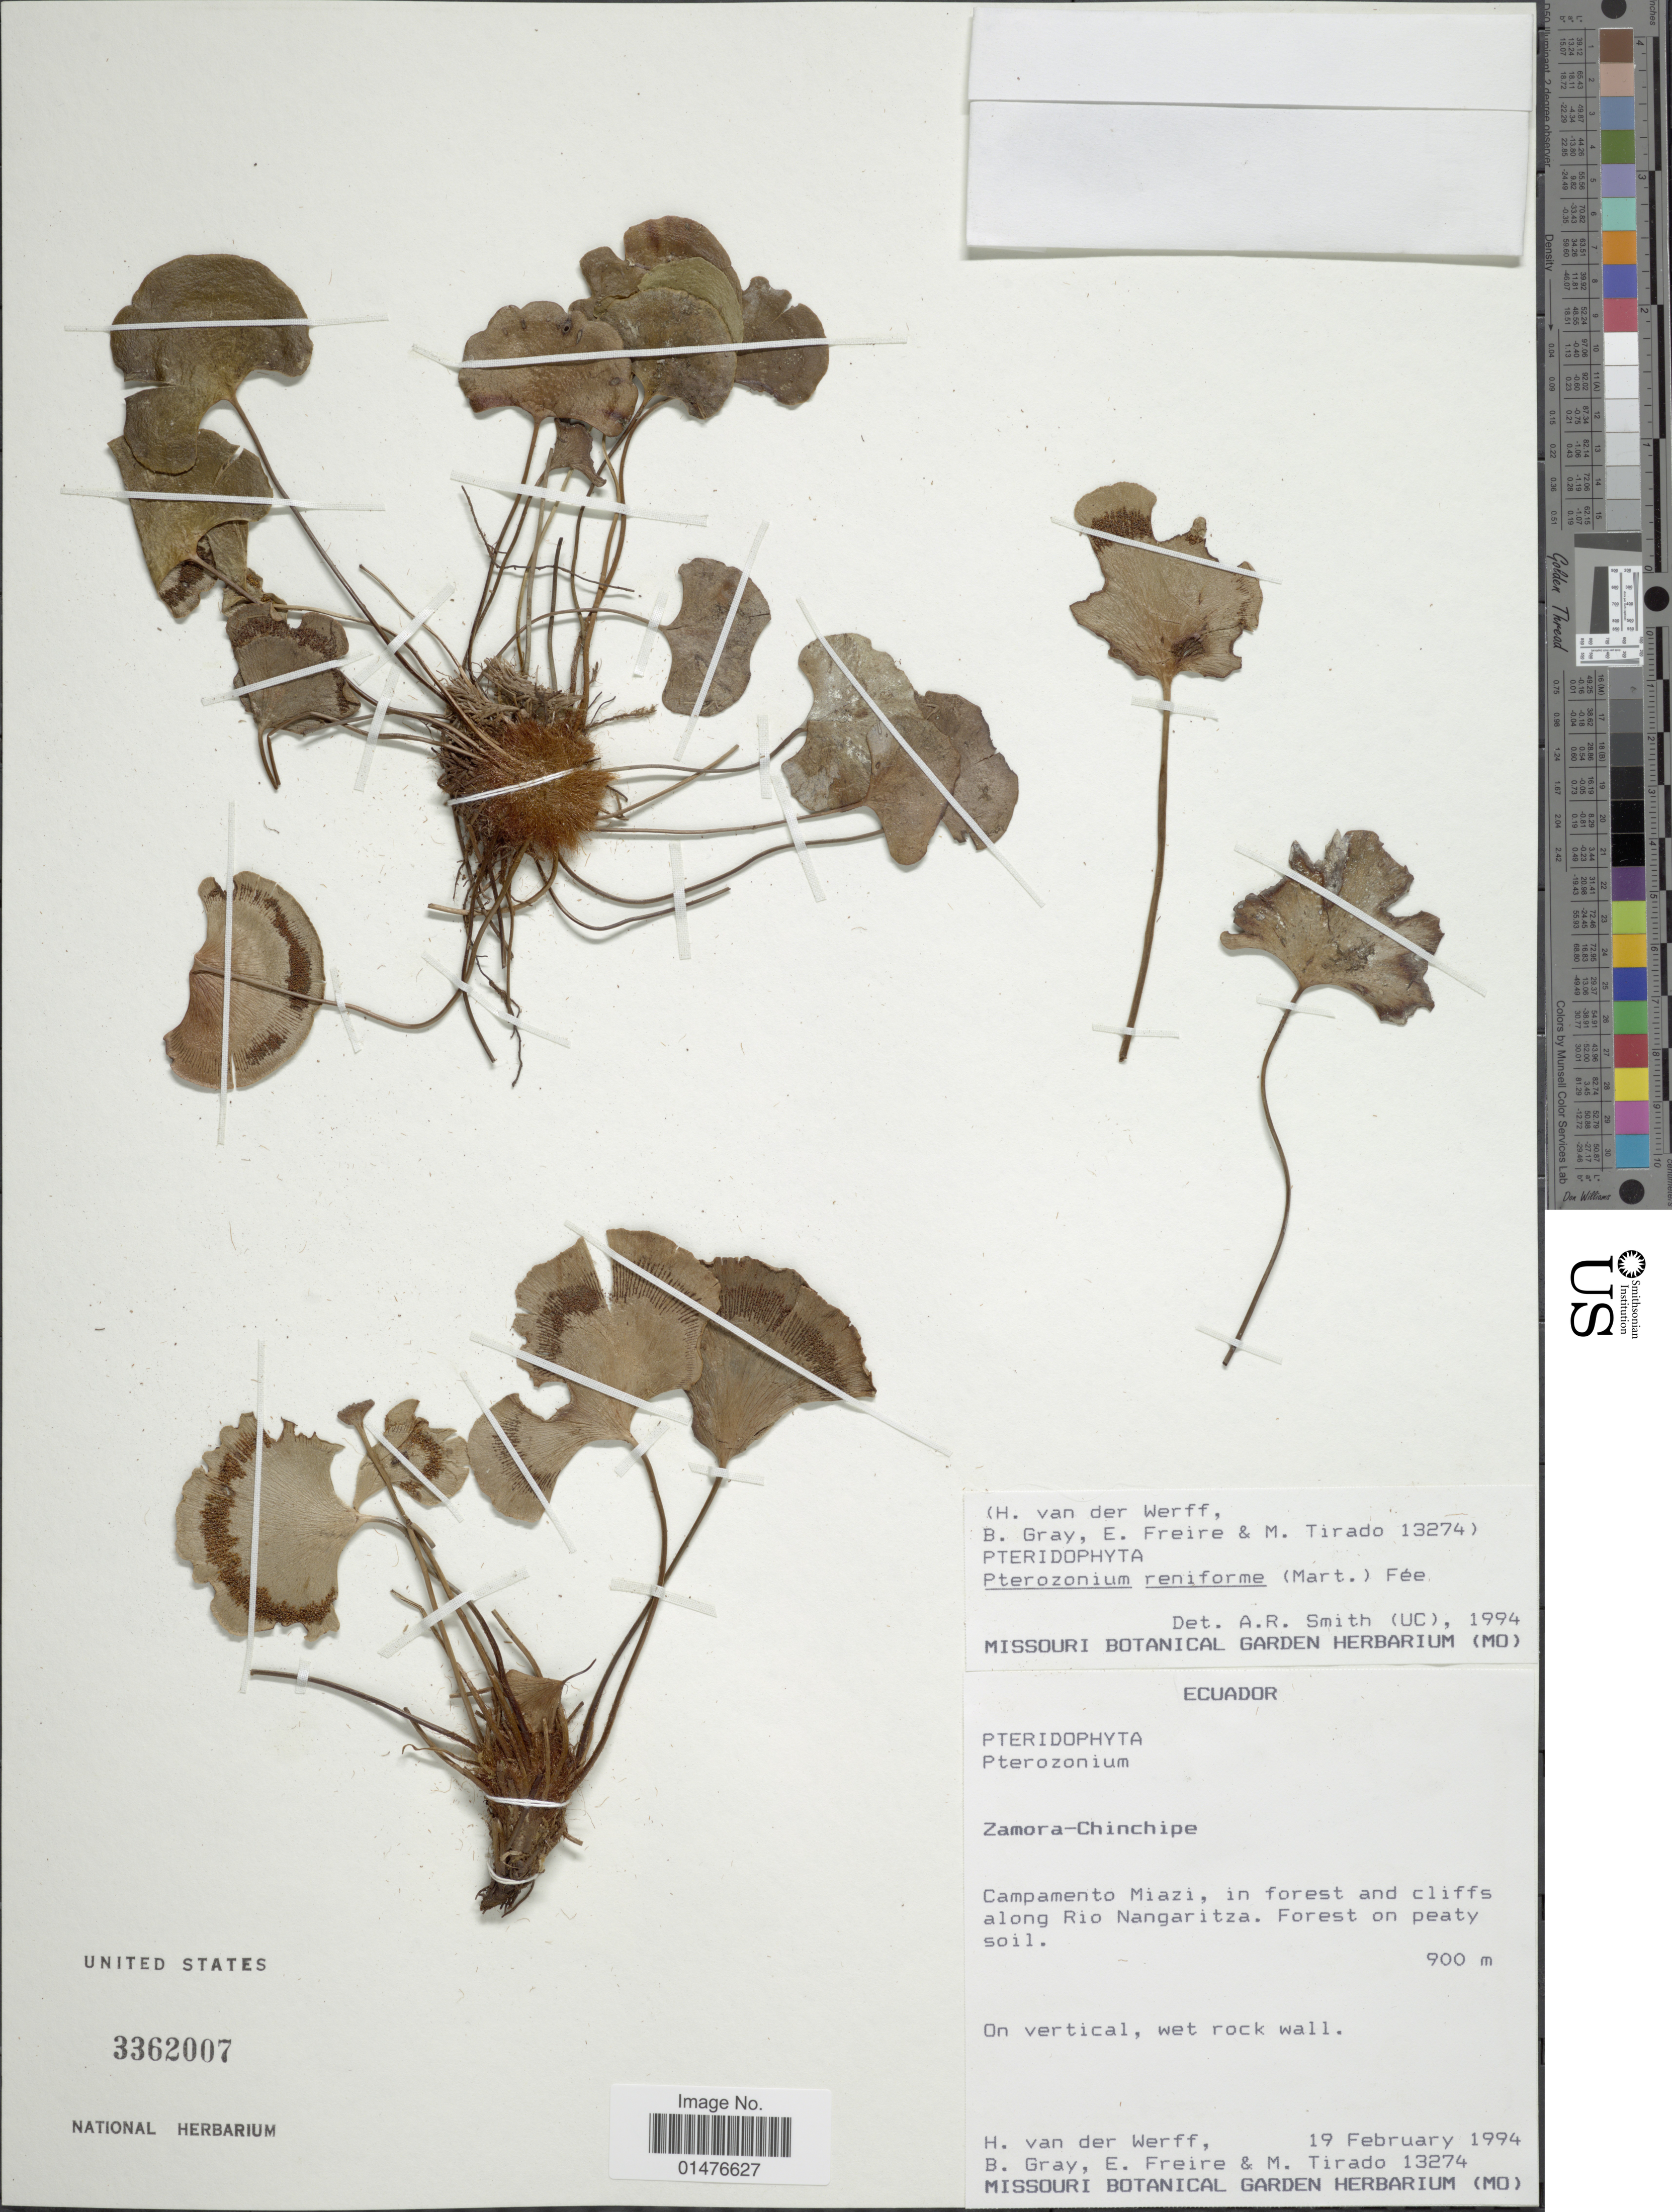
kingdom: Plantae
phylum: Tracheophyta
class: Polypodiopsida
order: Polypodiales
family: Pteridaceae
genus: Pterozonium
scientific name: Pterozonium reniforme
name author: (Mart.) Fée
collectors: H. van der Werff, B. Gray, E. Freire & M. Tirado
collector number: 13274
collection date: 1994-02-19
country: Ecuador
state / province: Zamora-Chinchipe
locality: Campamento Miazi, in forest and cliffs along Rio Nangaritza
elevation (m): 900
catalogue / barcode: US 3362007